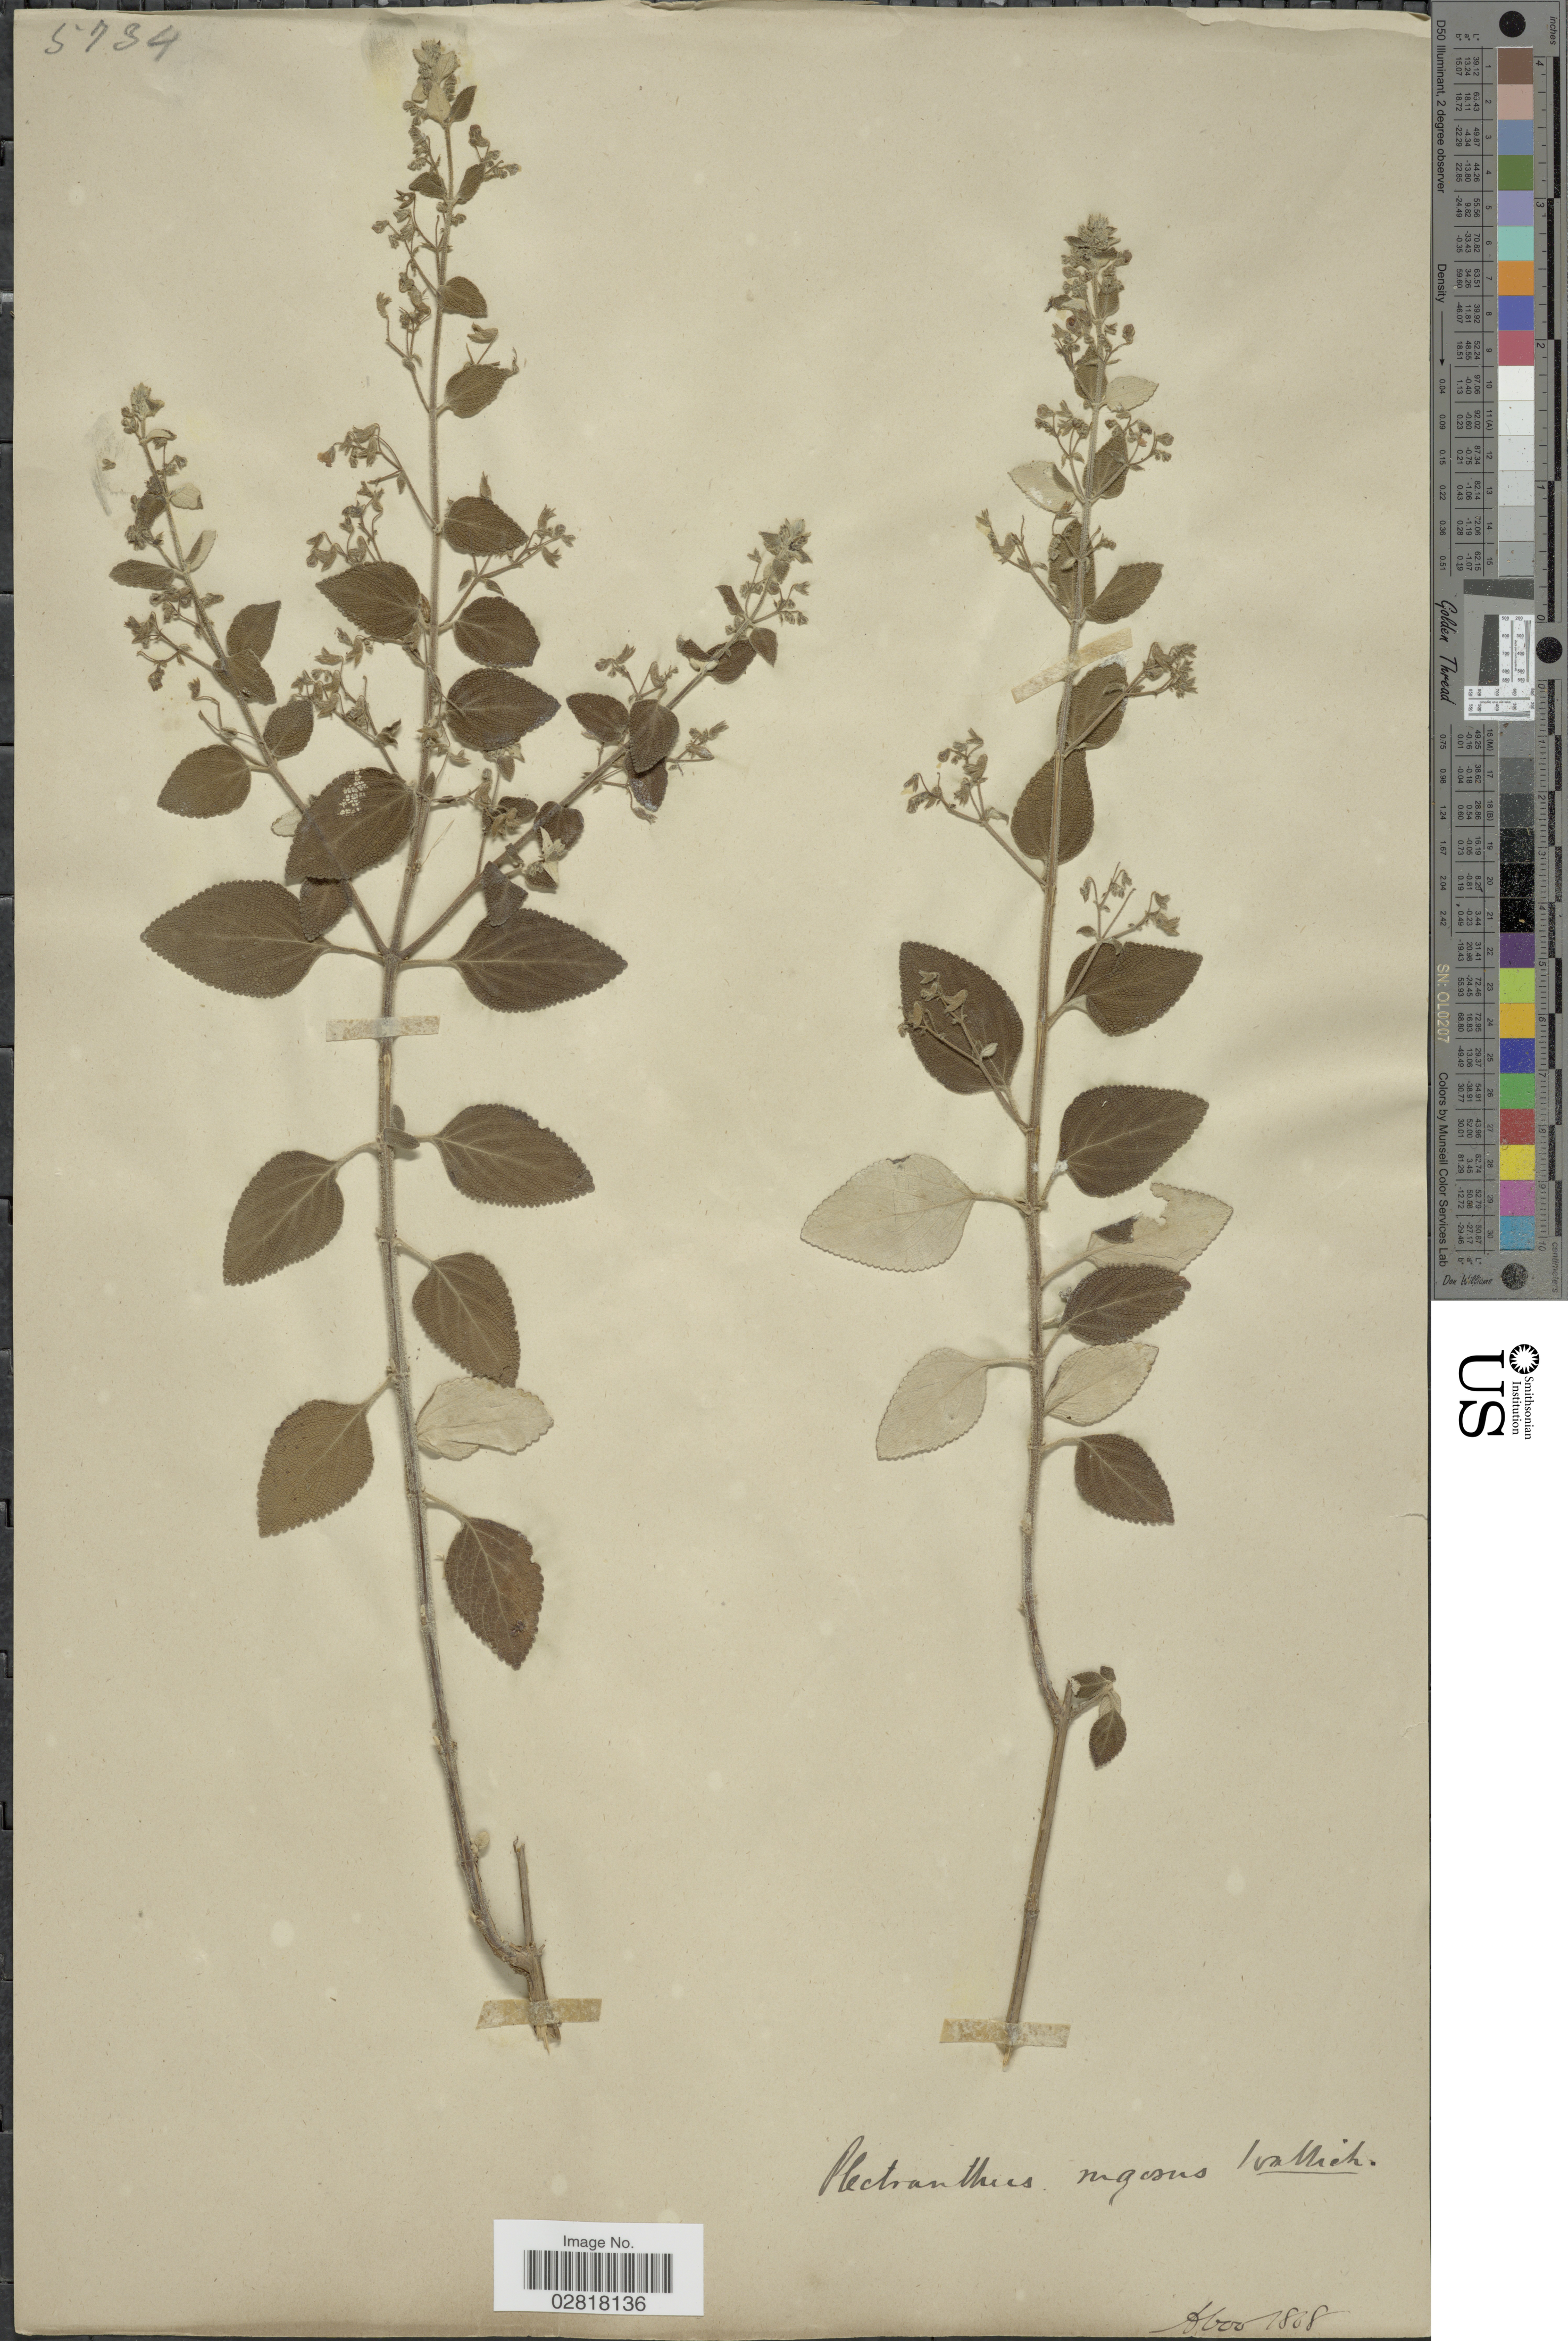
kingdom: Plantae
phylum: Tracheophyta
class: Magnoliopsida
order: Lamiales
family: Lamiaceae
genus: Plectranthus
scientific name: Plectranthus rugosus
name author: Wall. ex Benth.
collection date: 1808